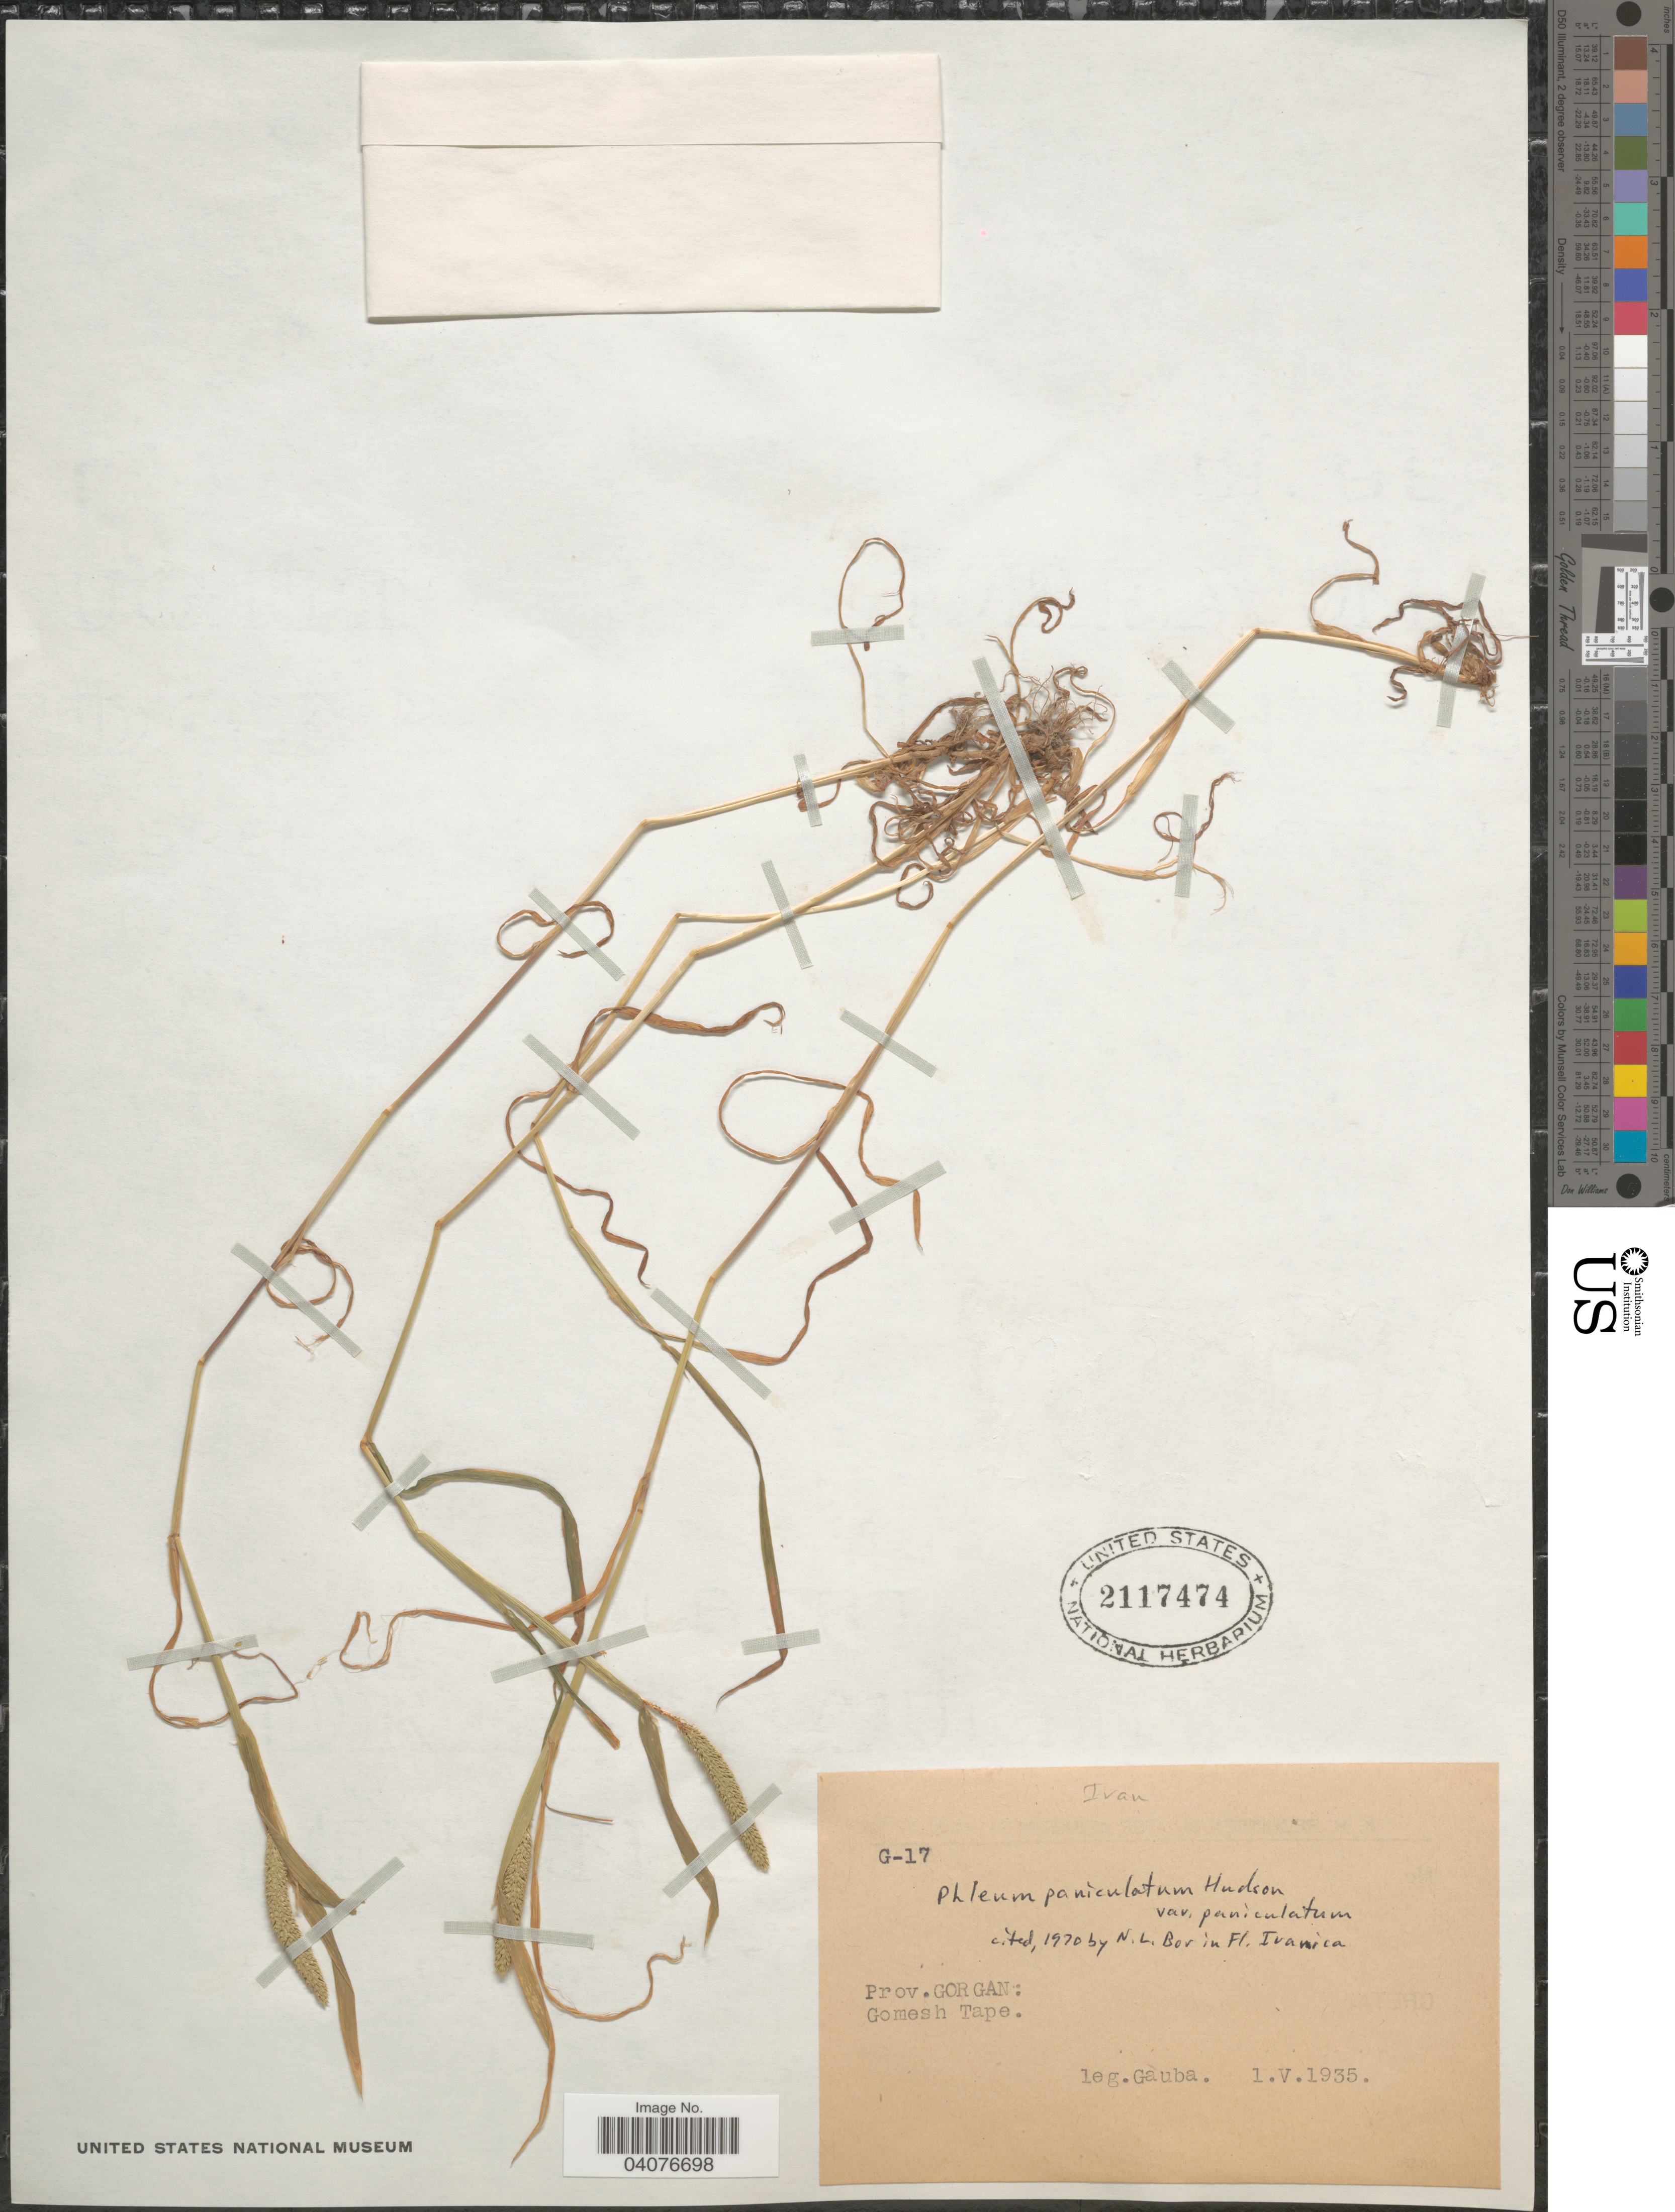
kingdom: Plantae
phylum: Tracheophyta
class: Liliopsida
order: Poales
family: Poaceae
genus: Phleum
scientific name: Phleum paniculatum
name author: Huds.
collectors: E. Gauba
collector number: G17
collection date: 1935-05-01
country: Iran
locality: Prov. Gorgan: Gomesh Tape.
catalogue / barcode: US 2117474